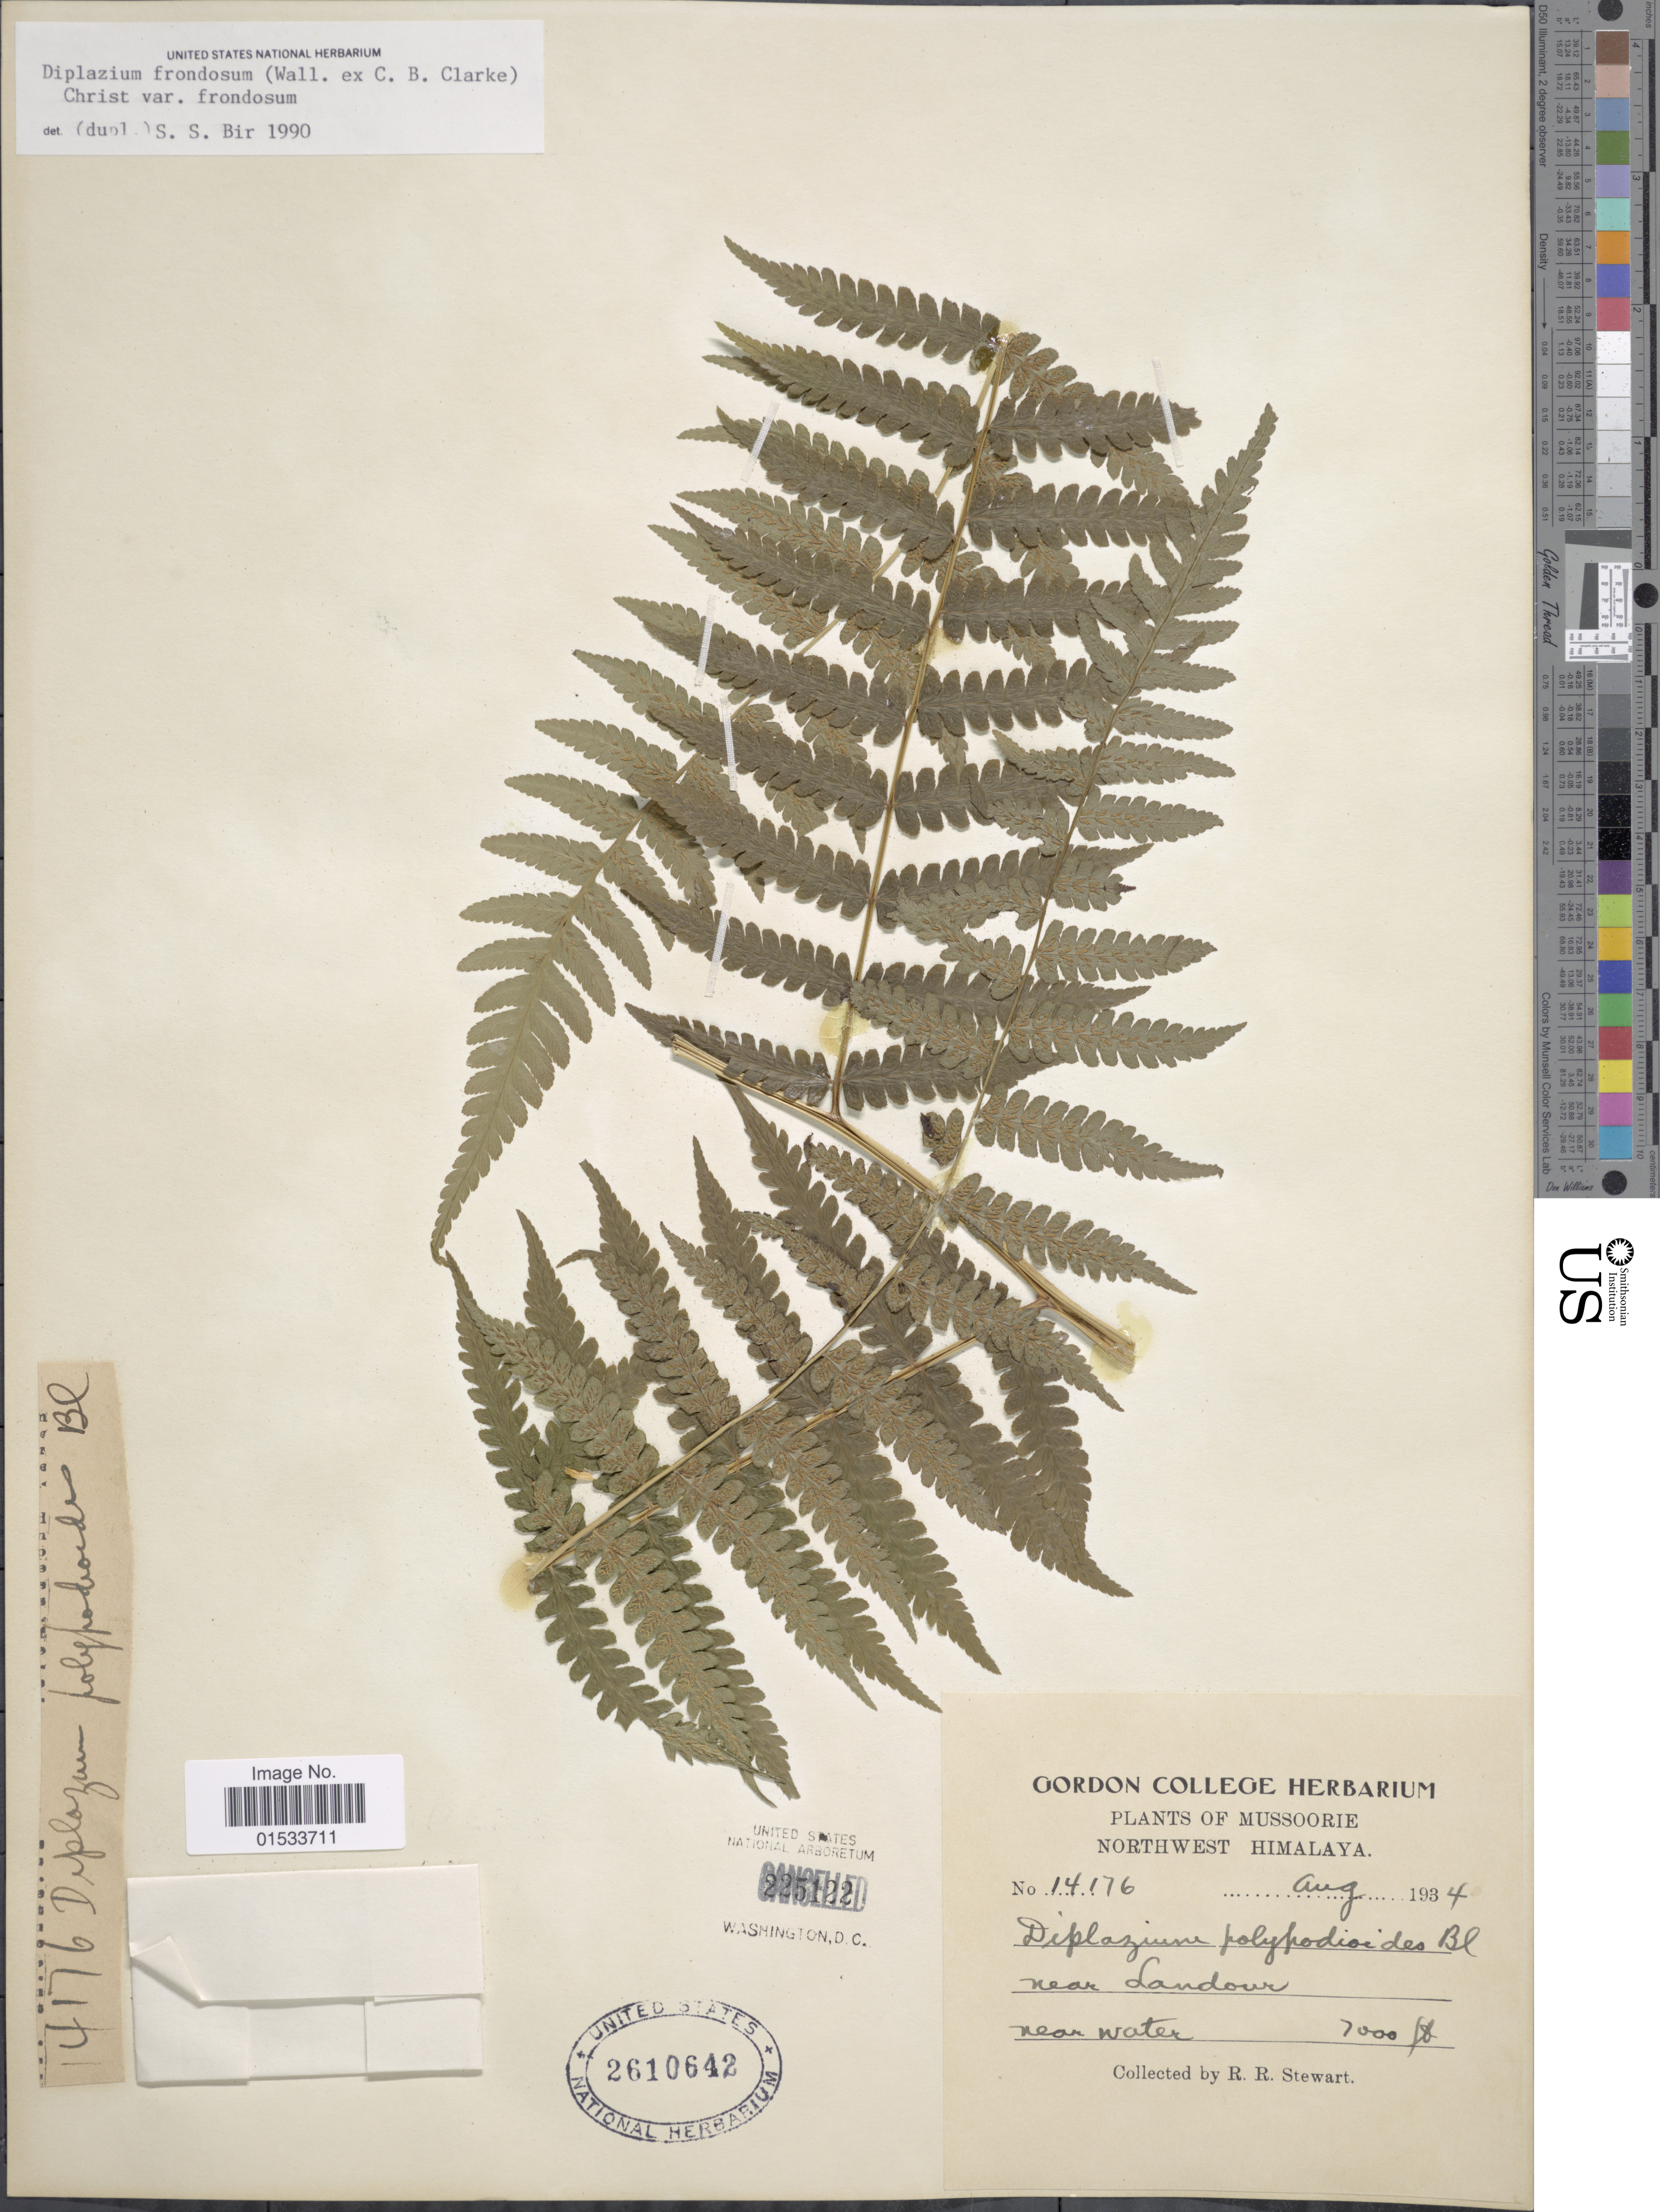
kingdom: Plantae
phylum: Tracheophyta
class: Polypodiopsida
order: Polypodiales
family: Athyriaceae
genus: Diplazium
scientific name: Diplazium frondosum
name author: C. Chr.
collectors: R. R. Stewart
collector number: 14176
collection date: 1934-08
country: India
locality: Mussorie, Northwest Himalaya, near Landour, near water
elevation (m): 2134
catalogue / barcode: US 2610642